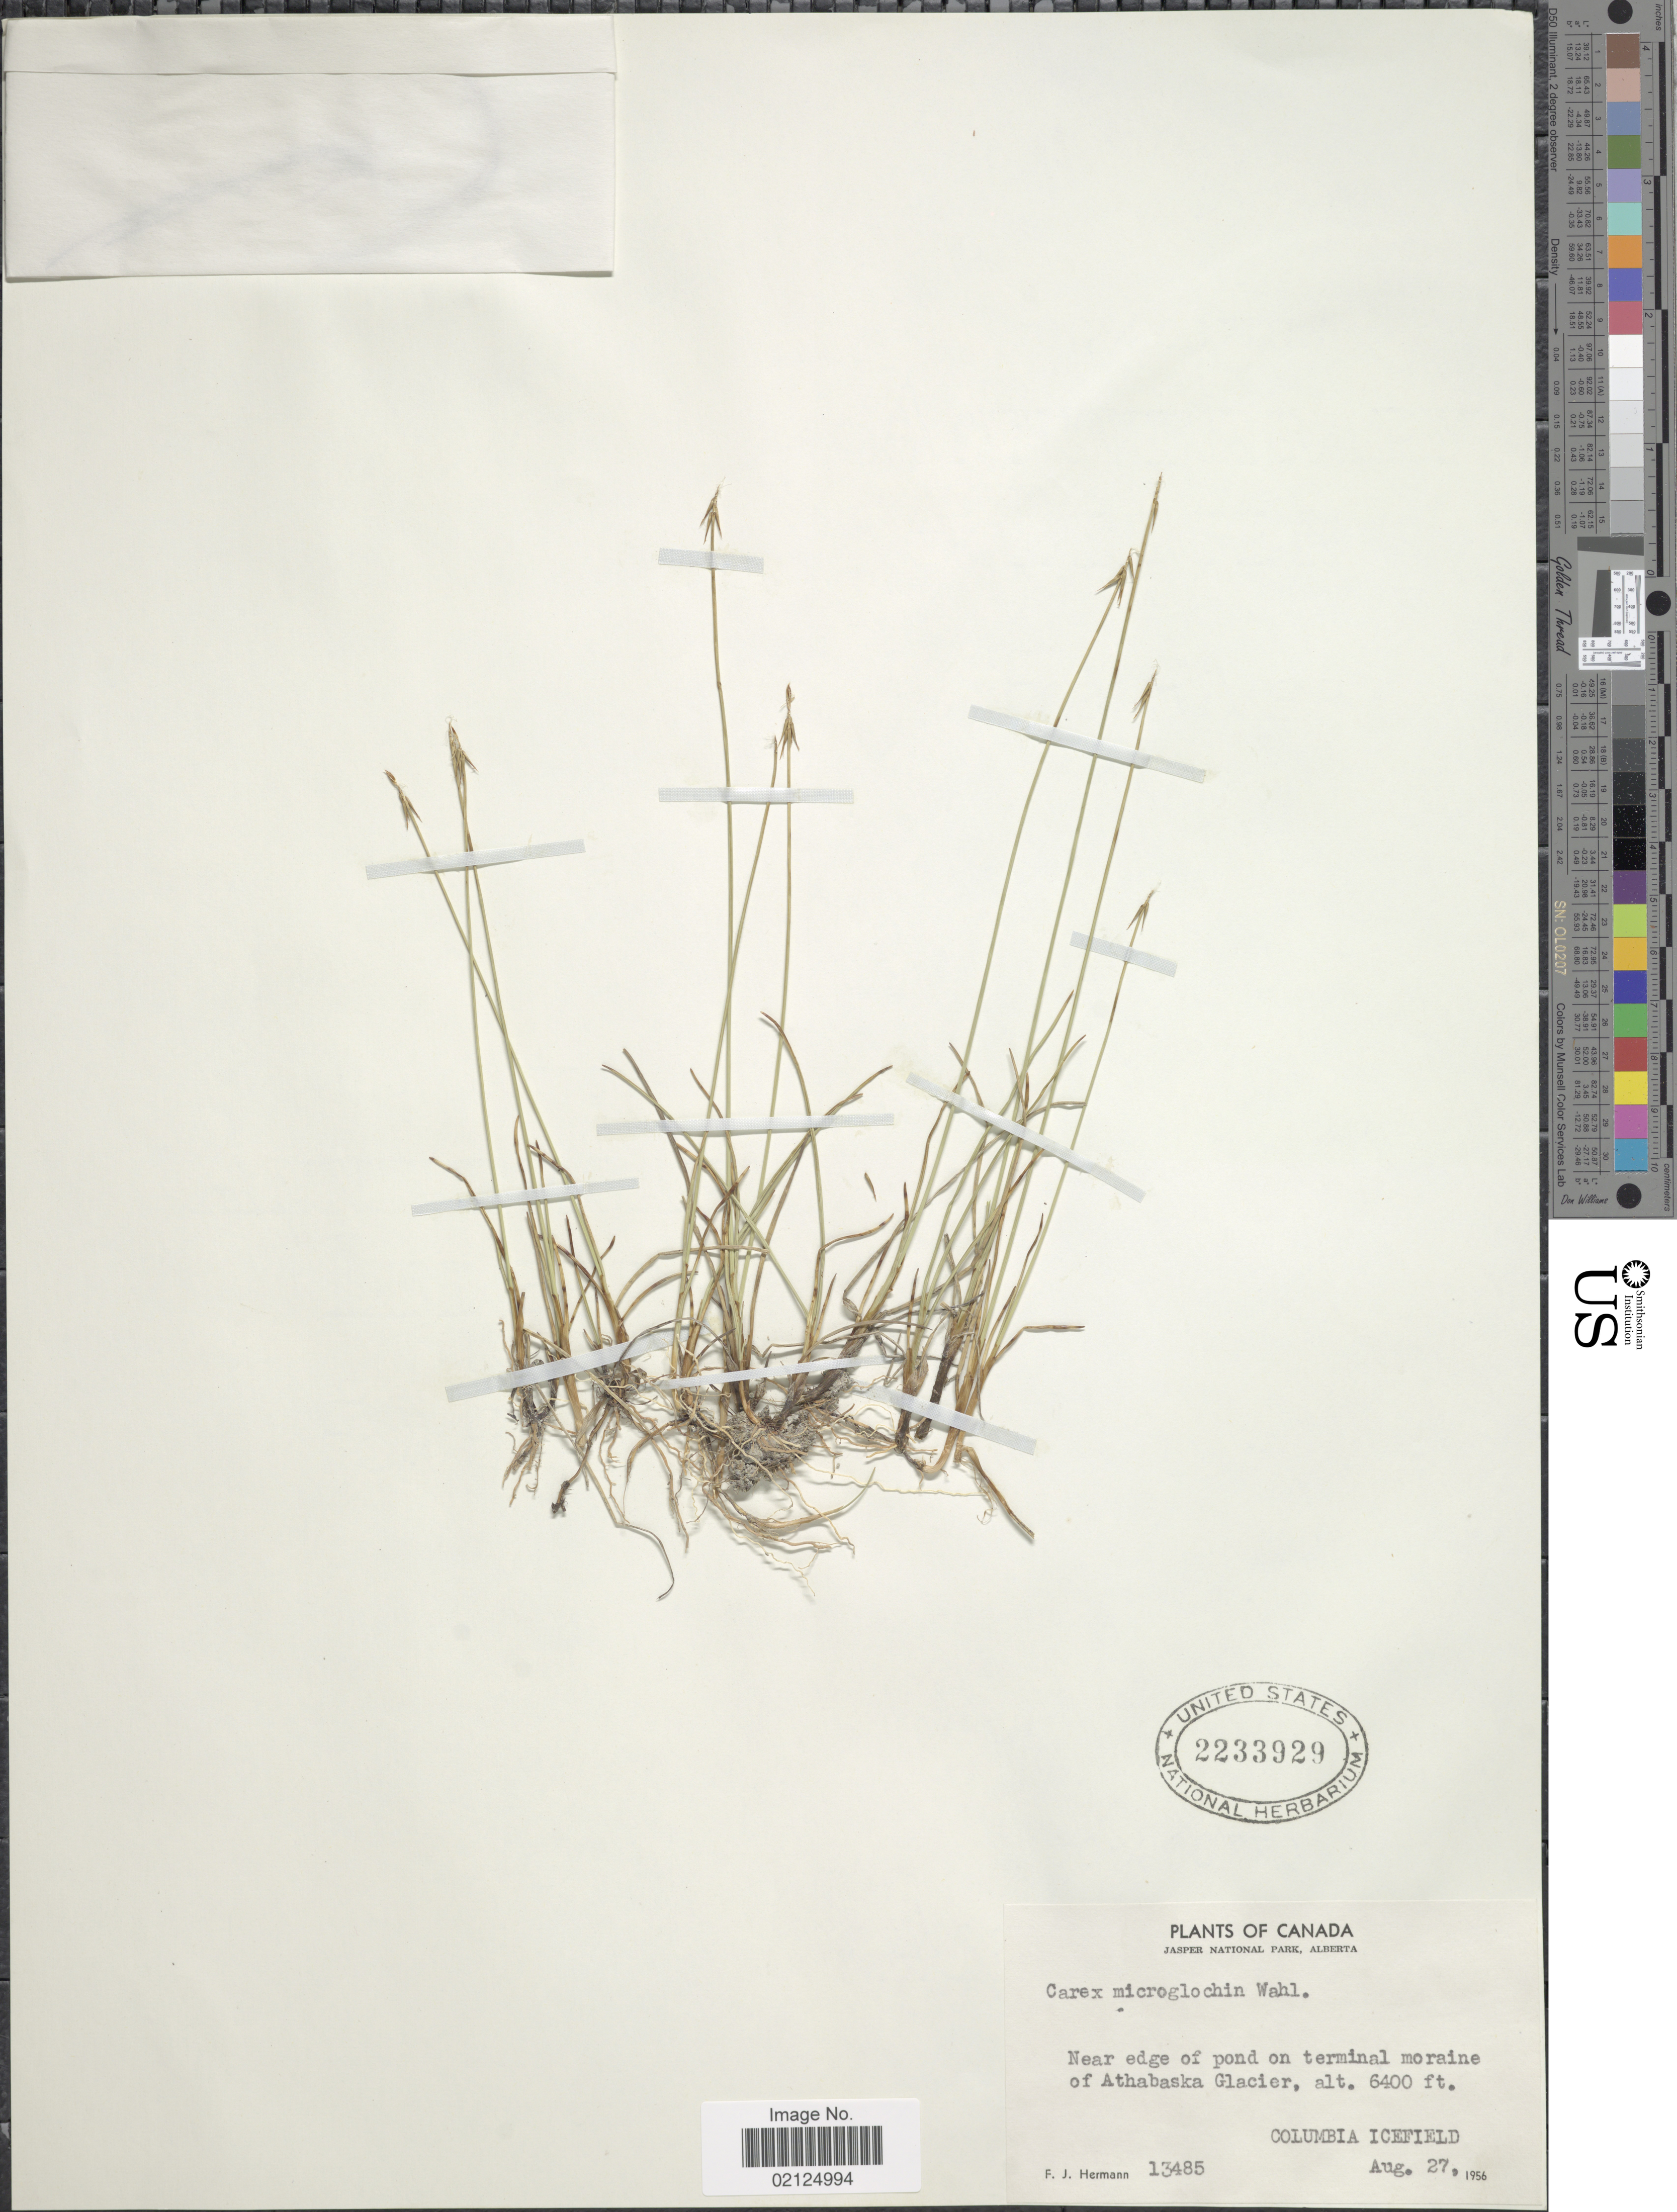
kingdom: Plantae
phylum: Tracheophyta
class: Liliopsida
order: Poales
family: Cyperaceae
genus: Carex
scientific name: Carex microglochin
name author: Wahlenb.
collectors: F. J. Hermann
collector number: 13485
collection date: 1956-08-27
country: Canada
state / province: Alberta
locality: Jasper National Park, Moraine of Athbasca Glacier, Columbia Icefield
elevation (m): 1951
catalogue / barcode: US 2233929